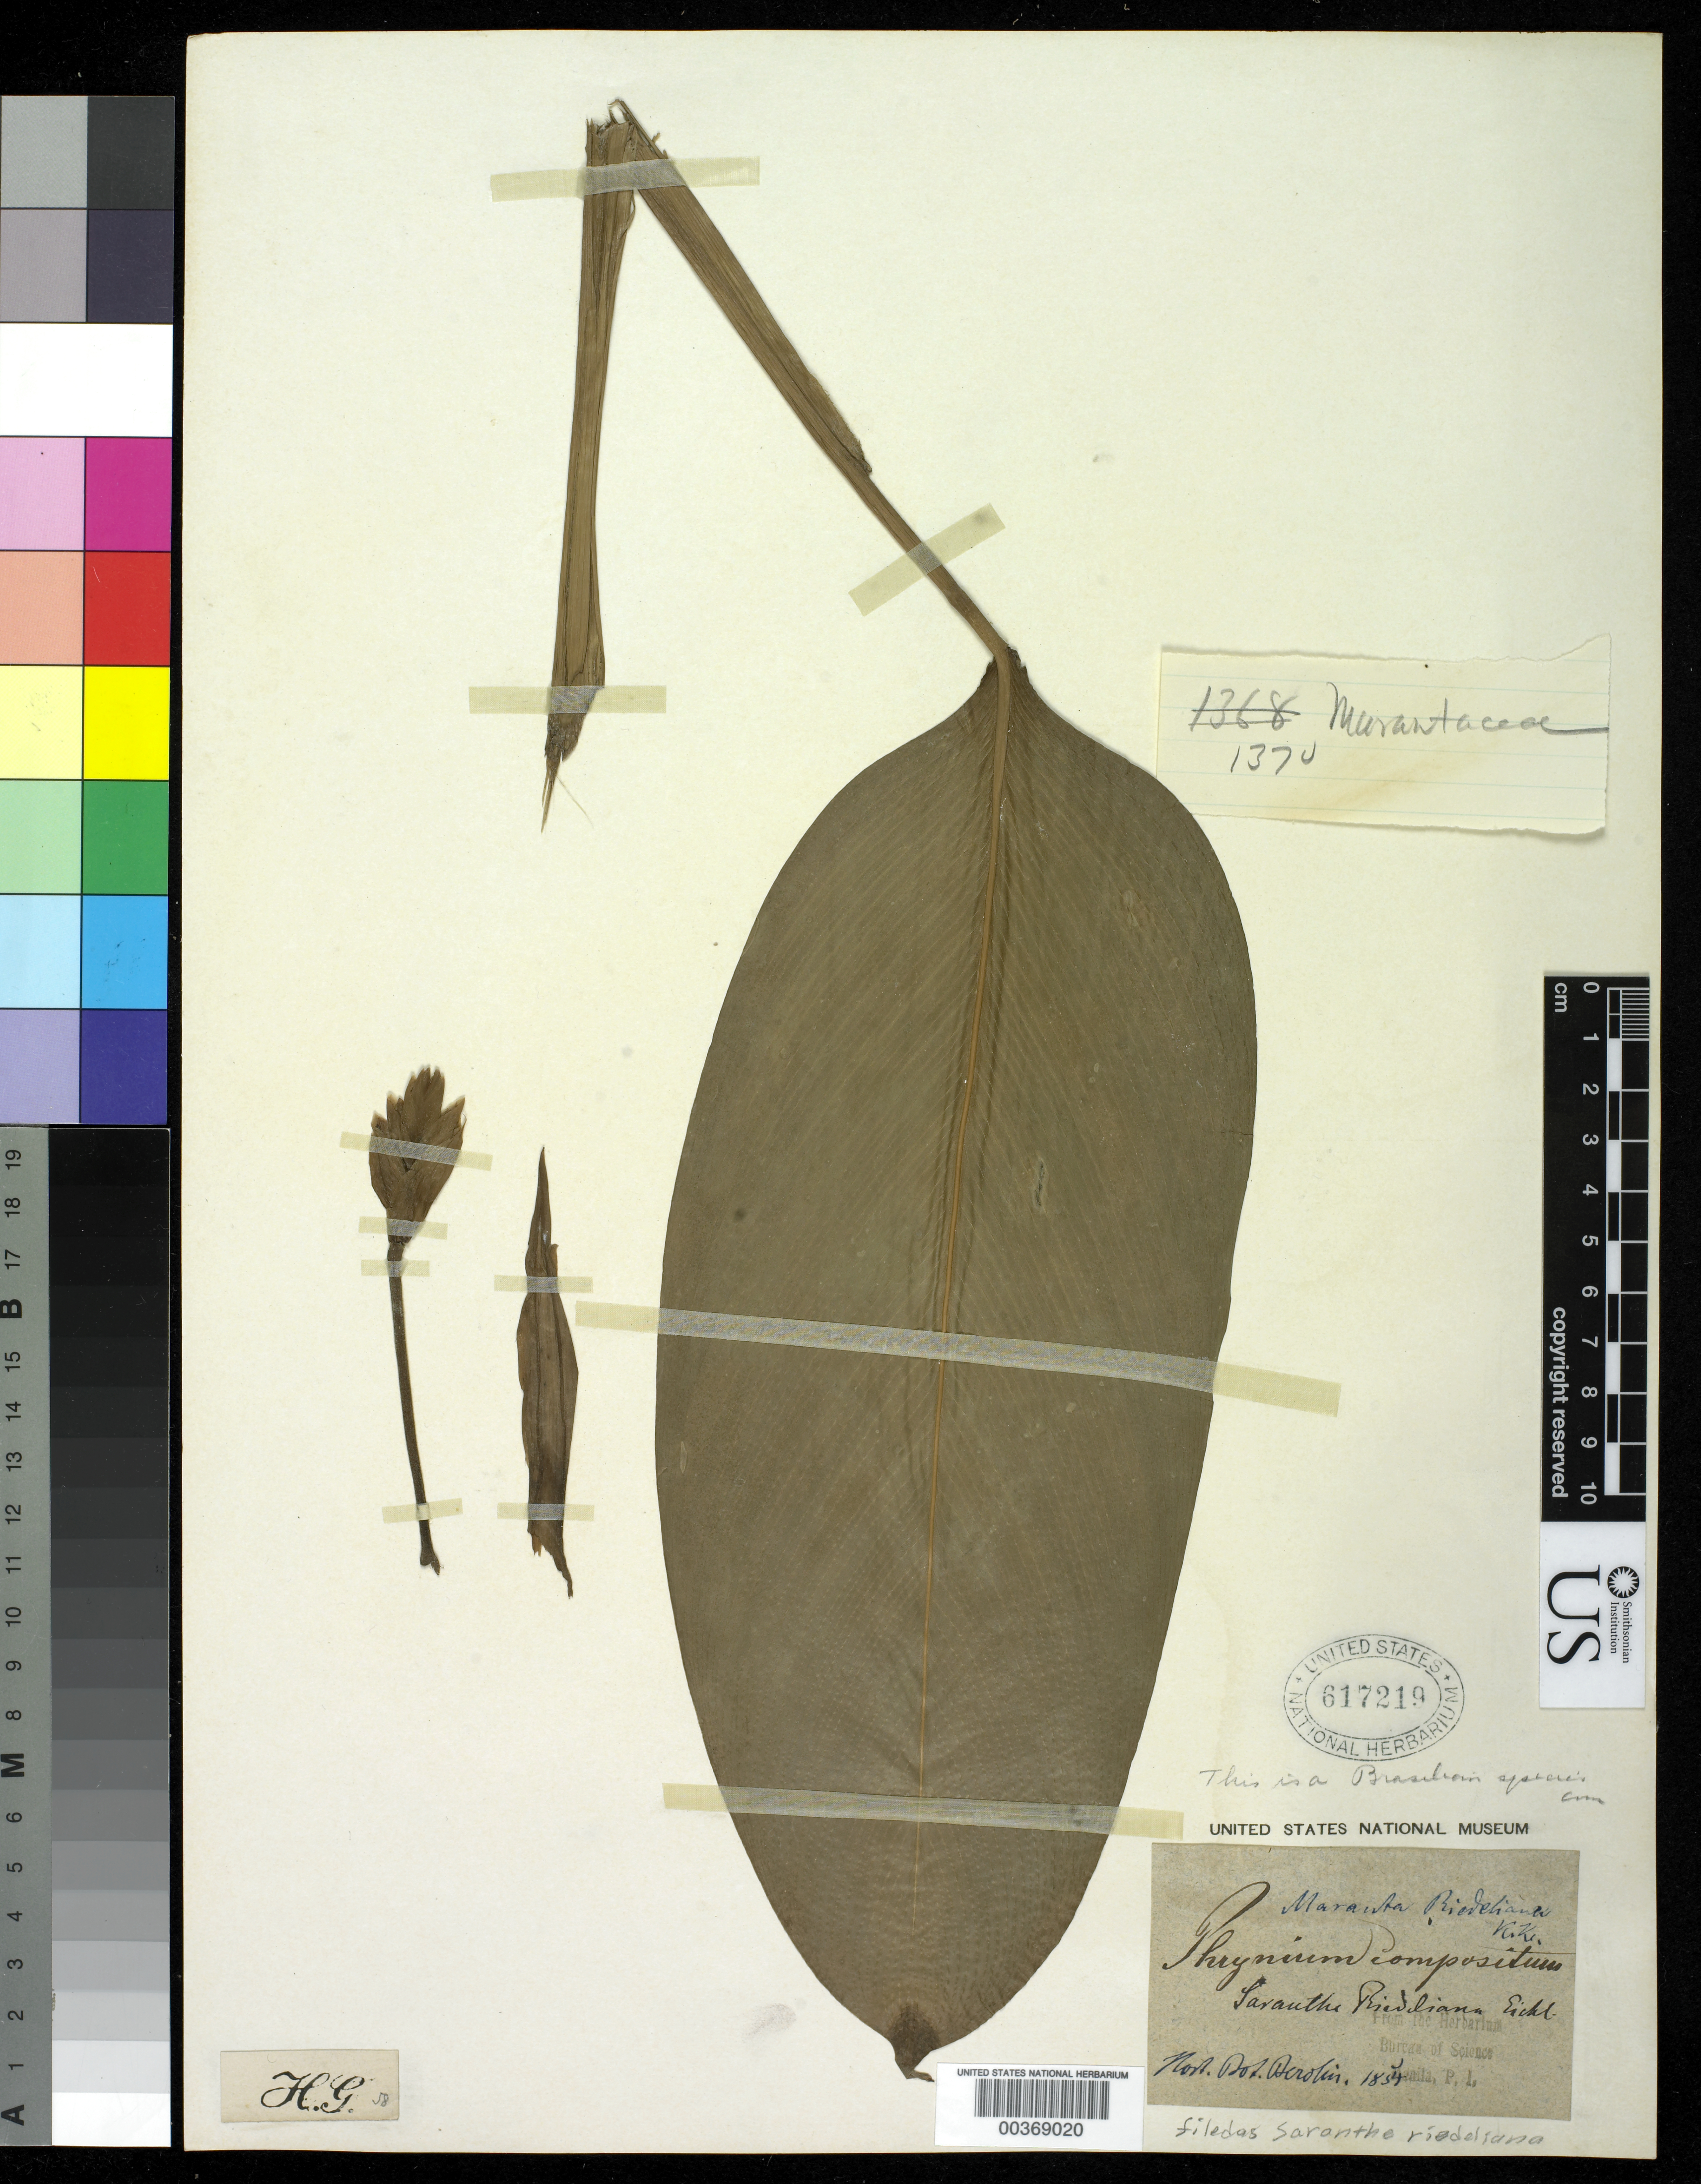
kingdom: Plantae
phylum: Tracheophyta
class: Liliopsida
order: Zingiberales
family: Marantaceae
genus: Saranthe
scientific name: Saranthe riedeliana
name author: (Didr.) Eichler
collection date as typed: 1854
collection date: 1854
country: Germany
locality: Gorgenthal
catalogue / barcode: US 617219